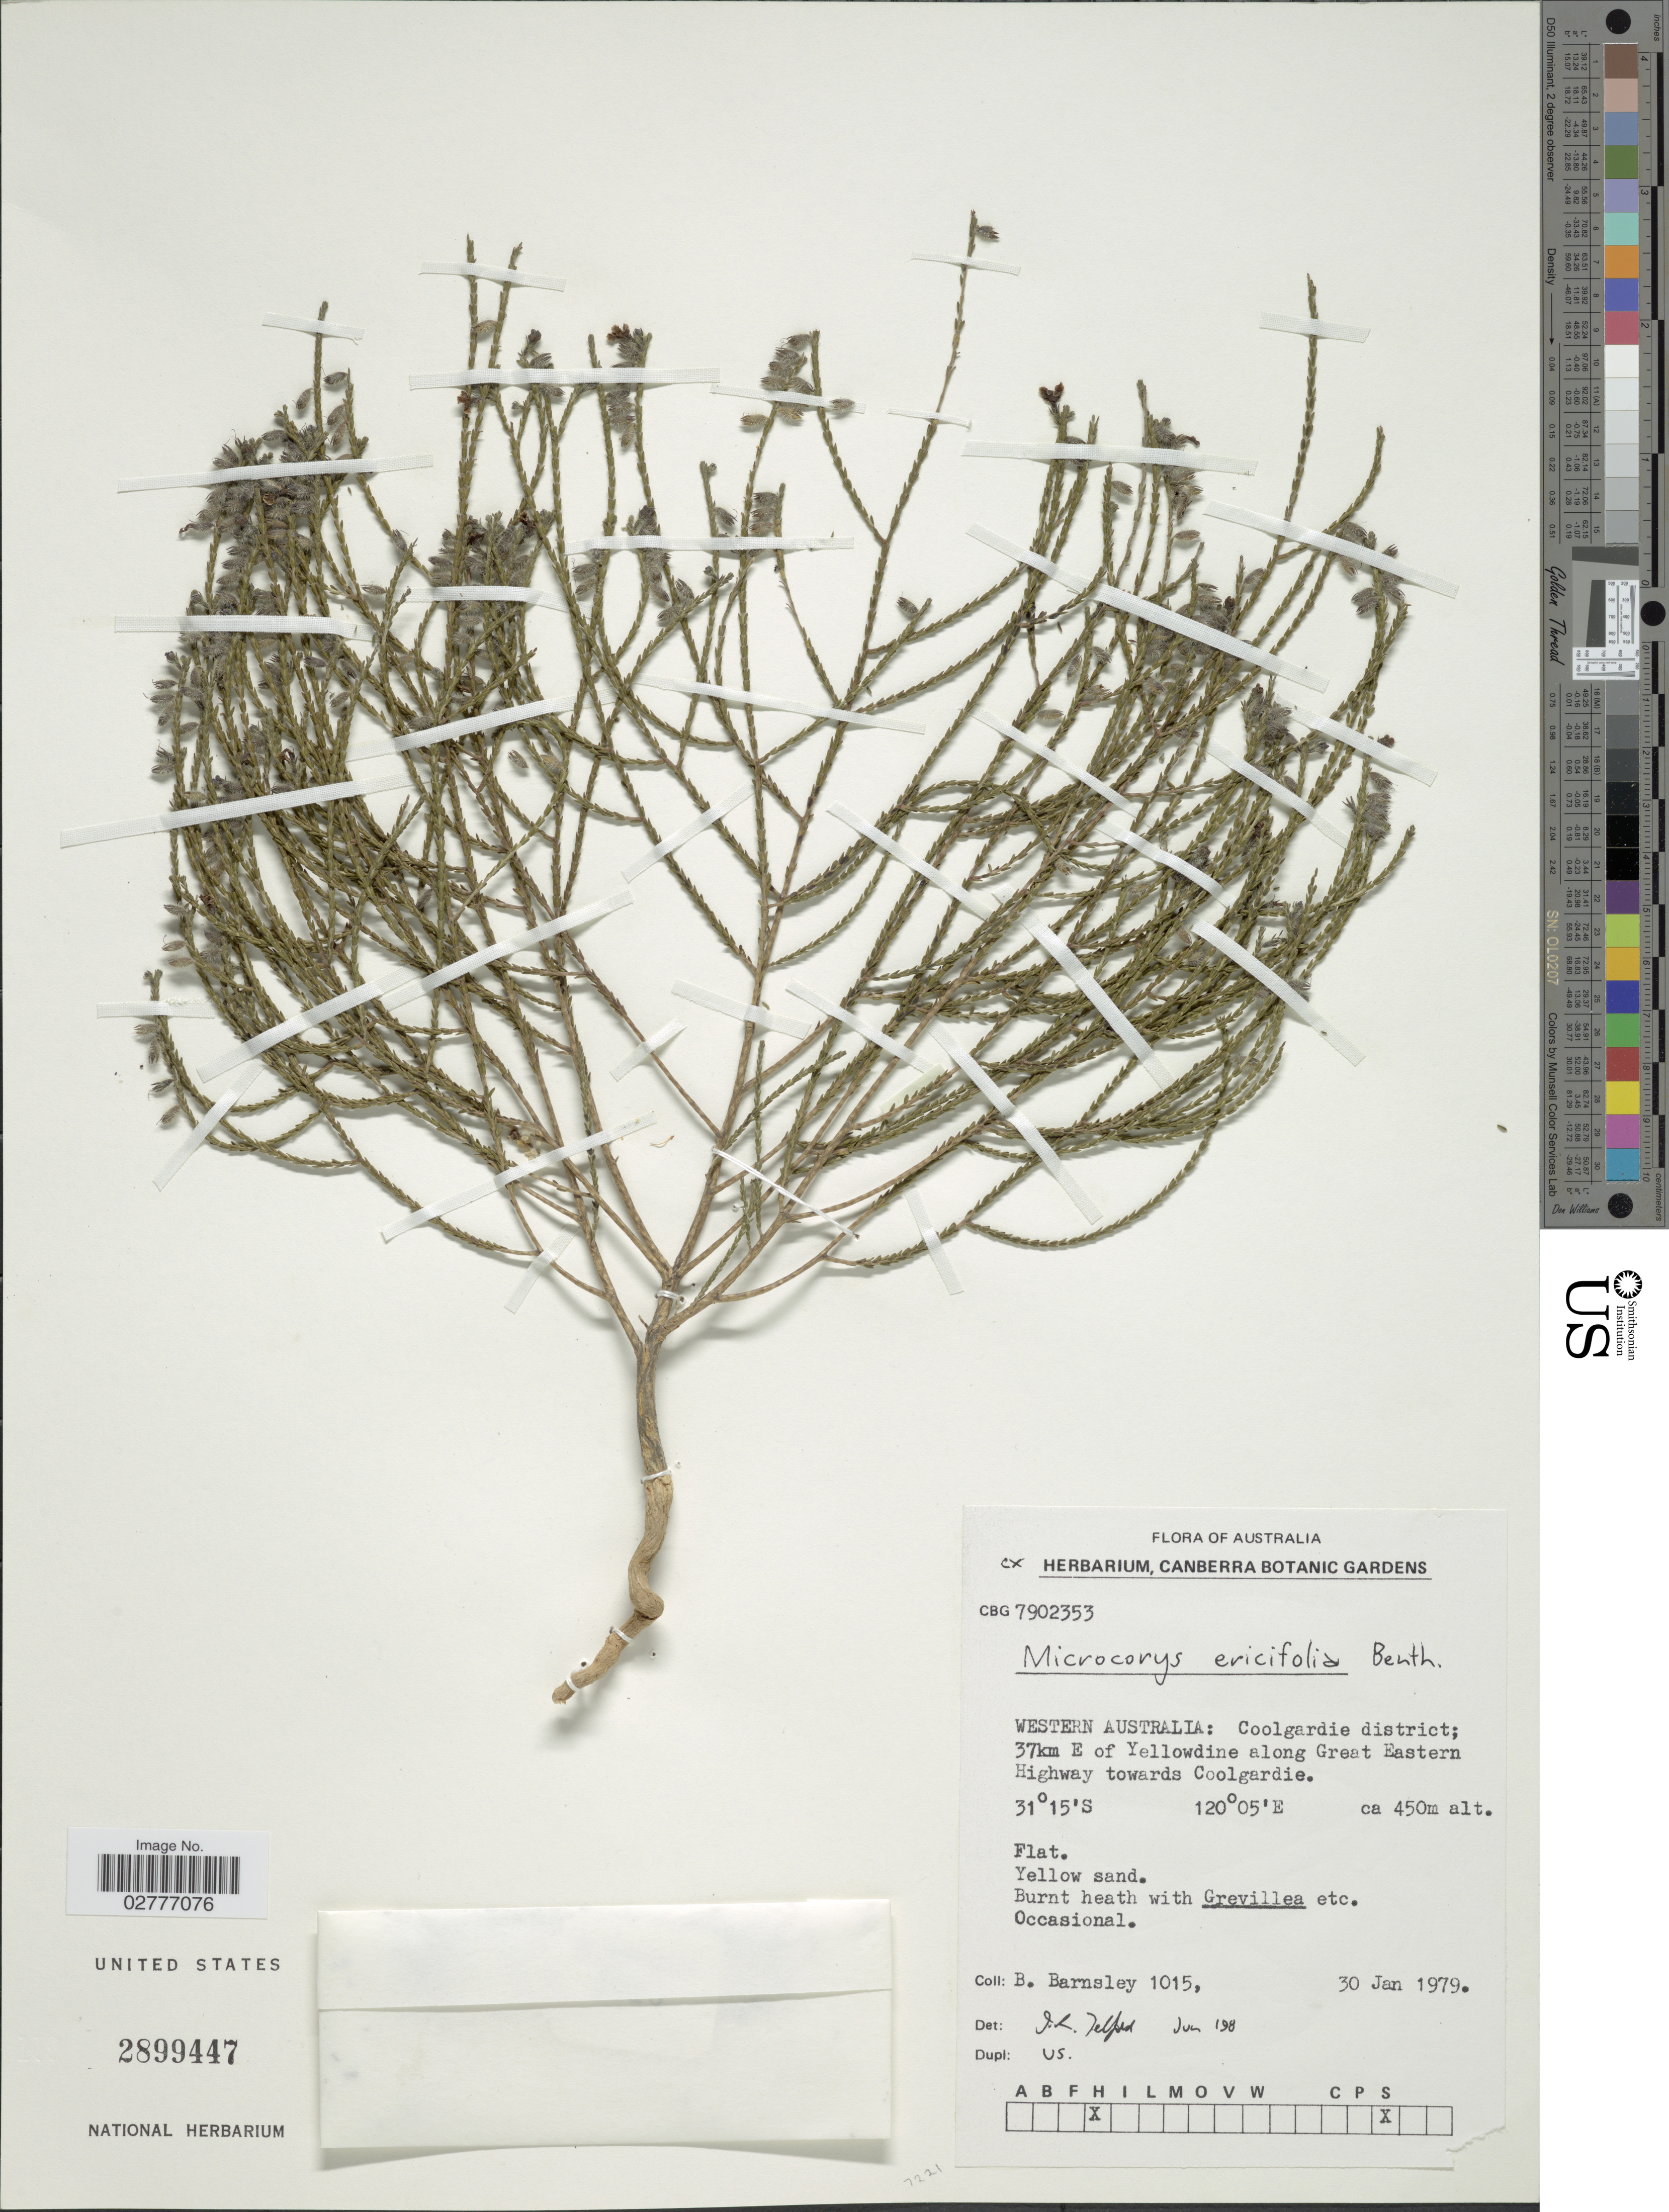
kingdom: Plantae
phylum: Tracheophyta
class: Magnoliopsida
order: Lamiales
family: Lamiaceae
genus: Microcorys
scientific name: Microcorys ericifolia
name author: Benth.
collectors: B. Barnsely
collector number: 1015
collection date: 1979-01-30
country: Australia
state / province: Western Australia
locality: Coolgardie district; 37km E of Yellowdine along Great Eastern Highway towards Coolgardie.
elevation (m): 450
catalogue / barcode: US 2899447